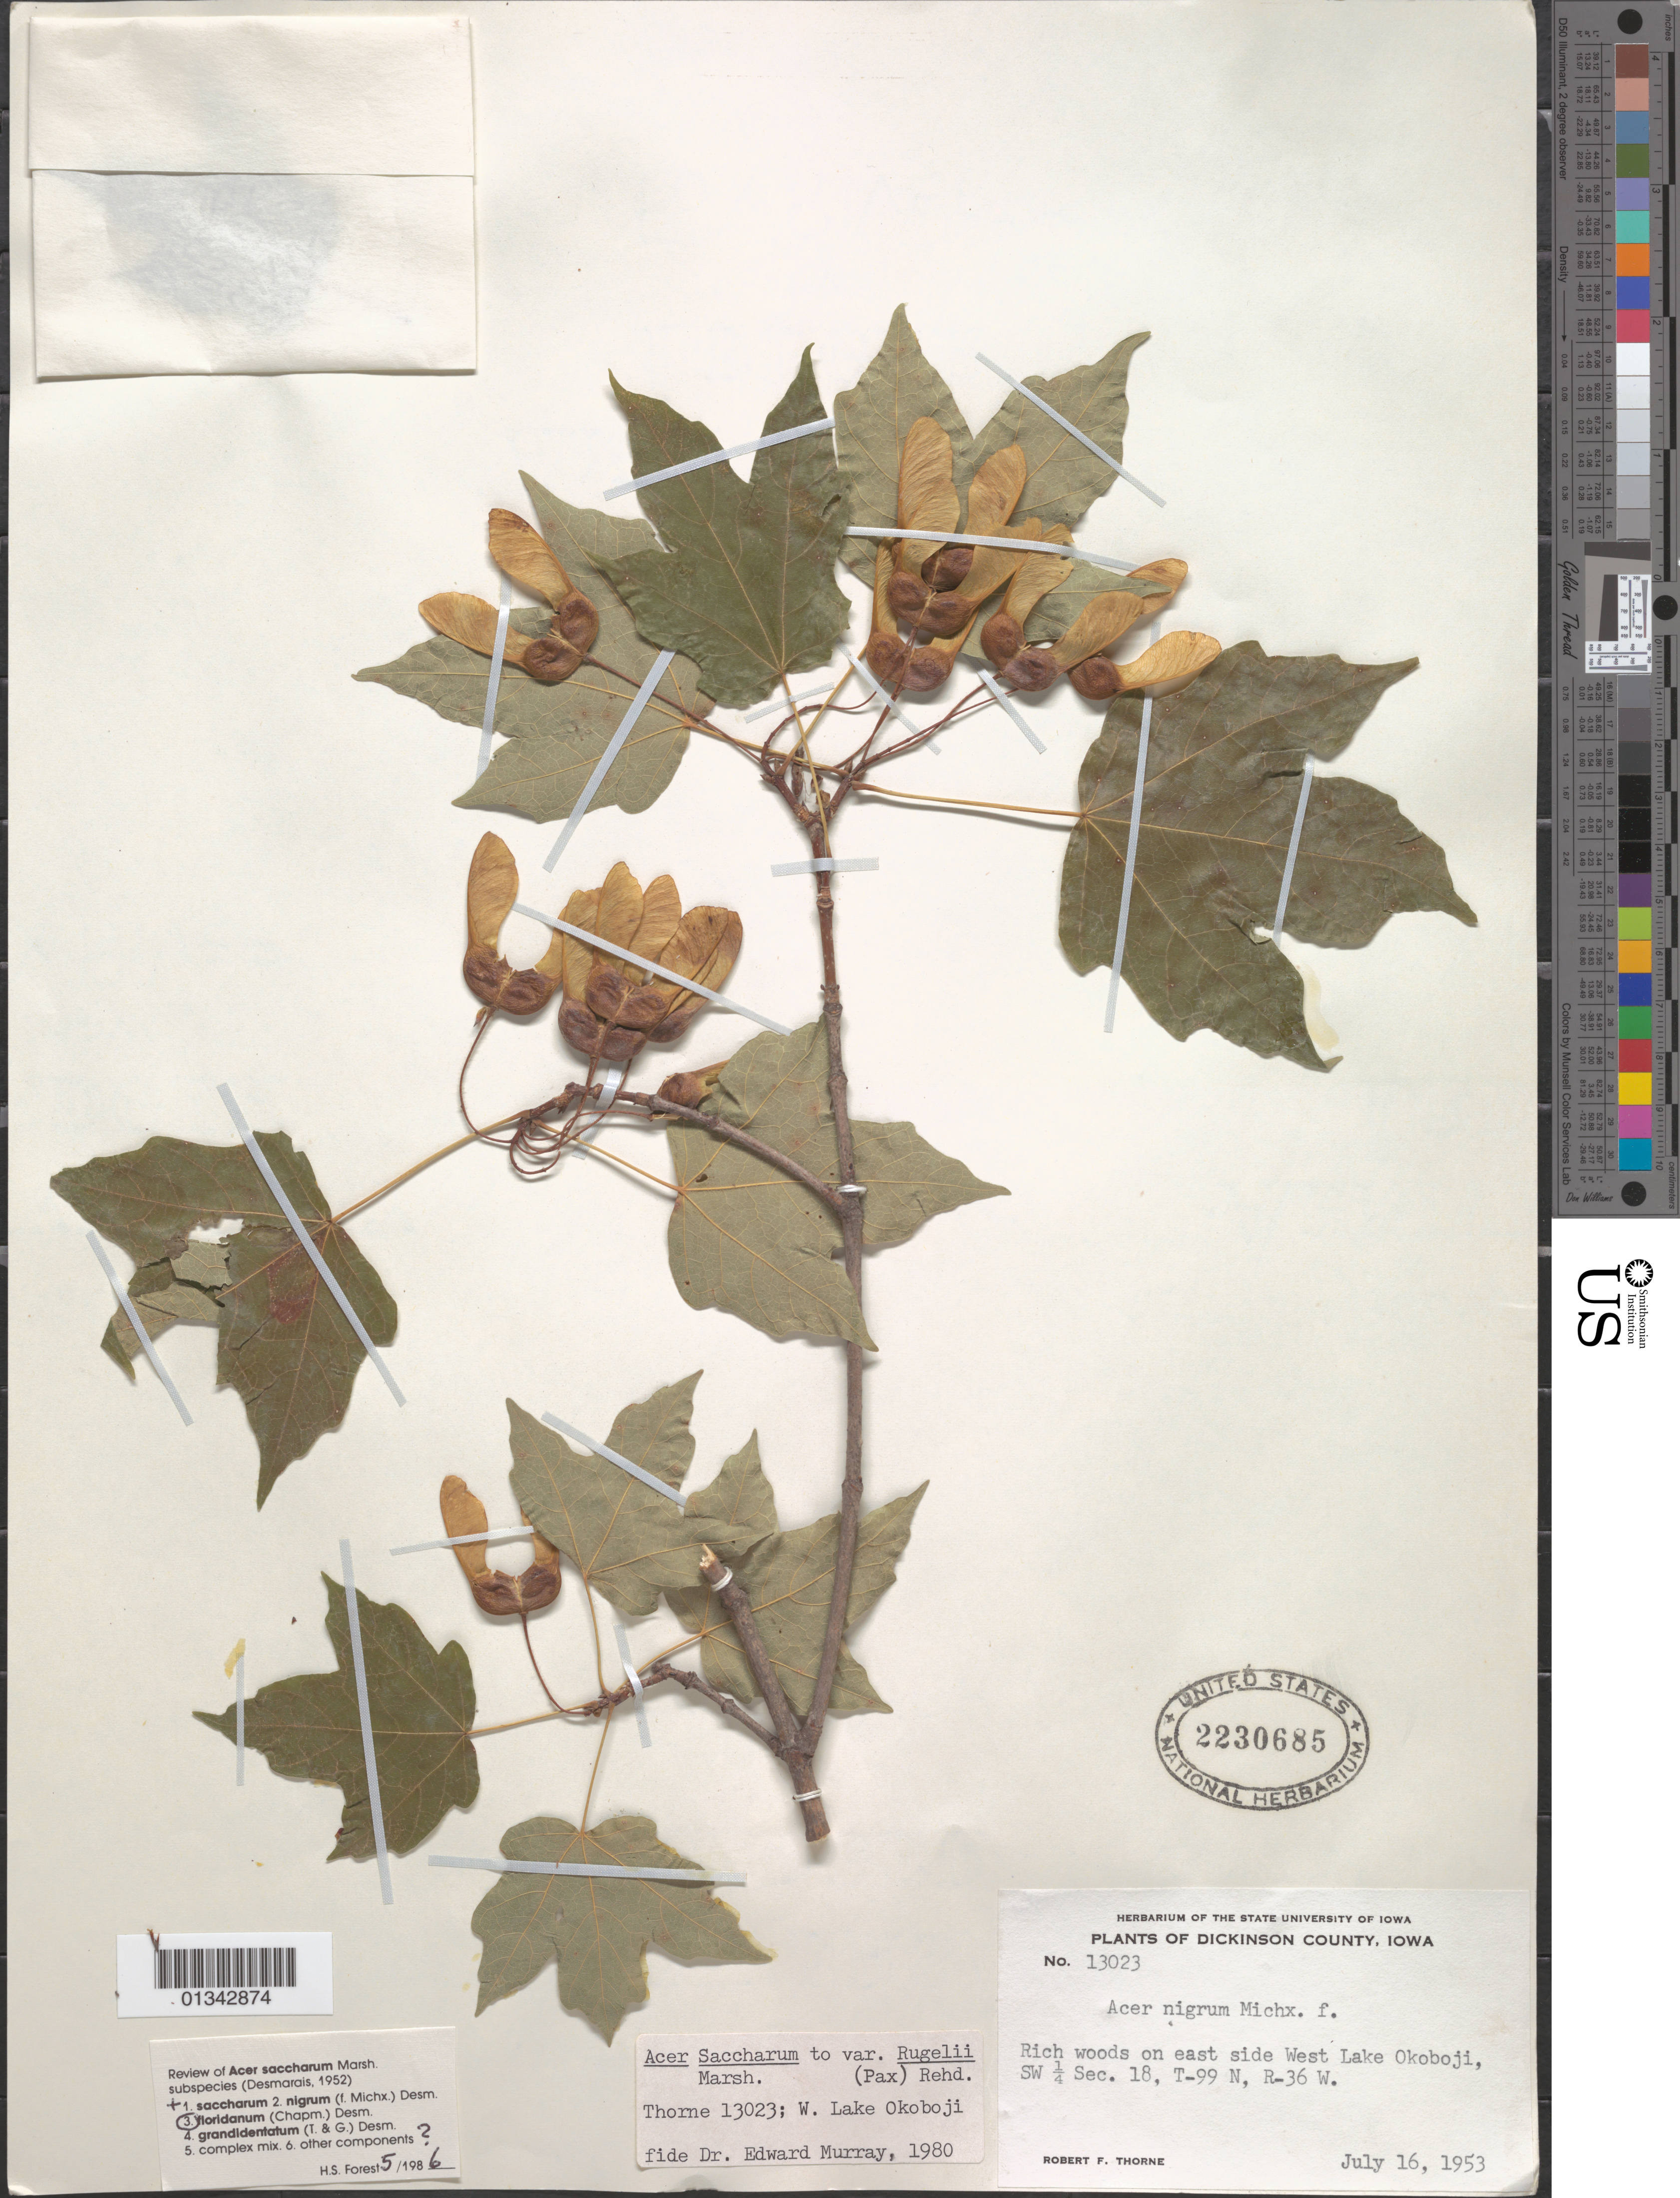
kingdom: Plantae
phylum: Tracheophyta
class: Magnoliopsida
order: Sapindales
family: Sapindaceae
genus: Acer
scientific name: Acer saccharum subsp. floridanum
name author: (Chapm.) Desmarais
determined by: Forest, H. S.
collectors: R. F. Thorne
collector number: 13023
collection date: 1953-07-16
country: United States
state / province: Iowa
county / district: Dickinson County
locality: Dickinson County, E side of West Lake Okoboji, SW 1/4 Sec. 18, T-99 N, R-36 W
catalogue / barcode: US 2230685